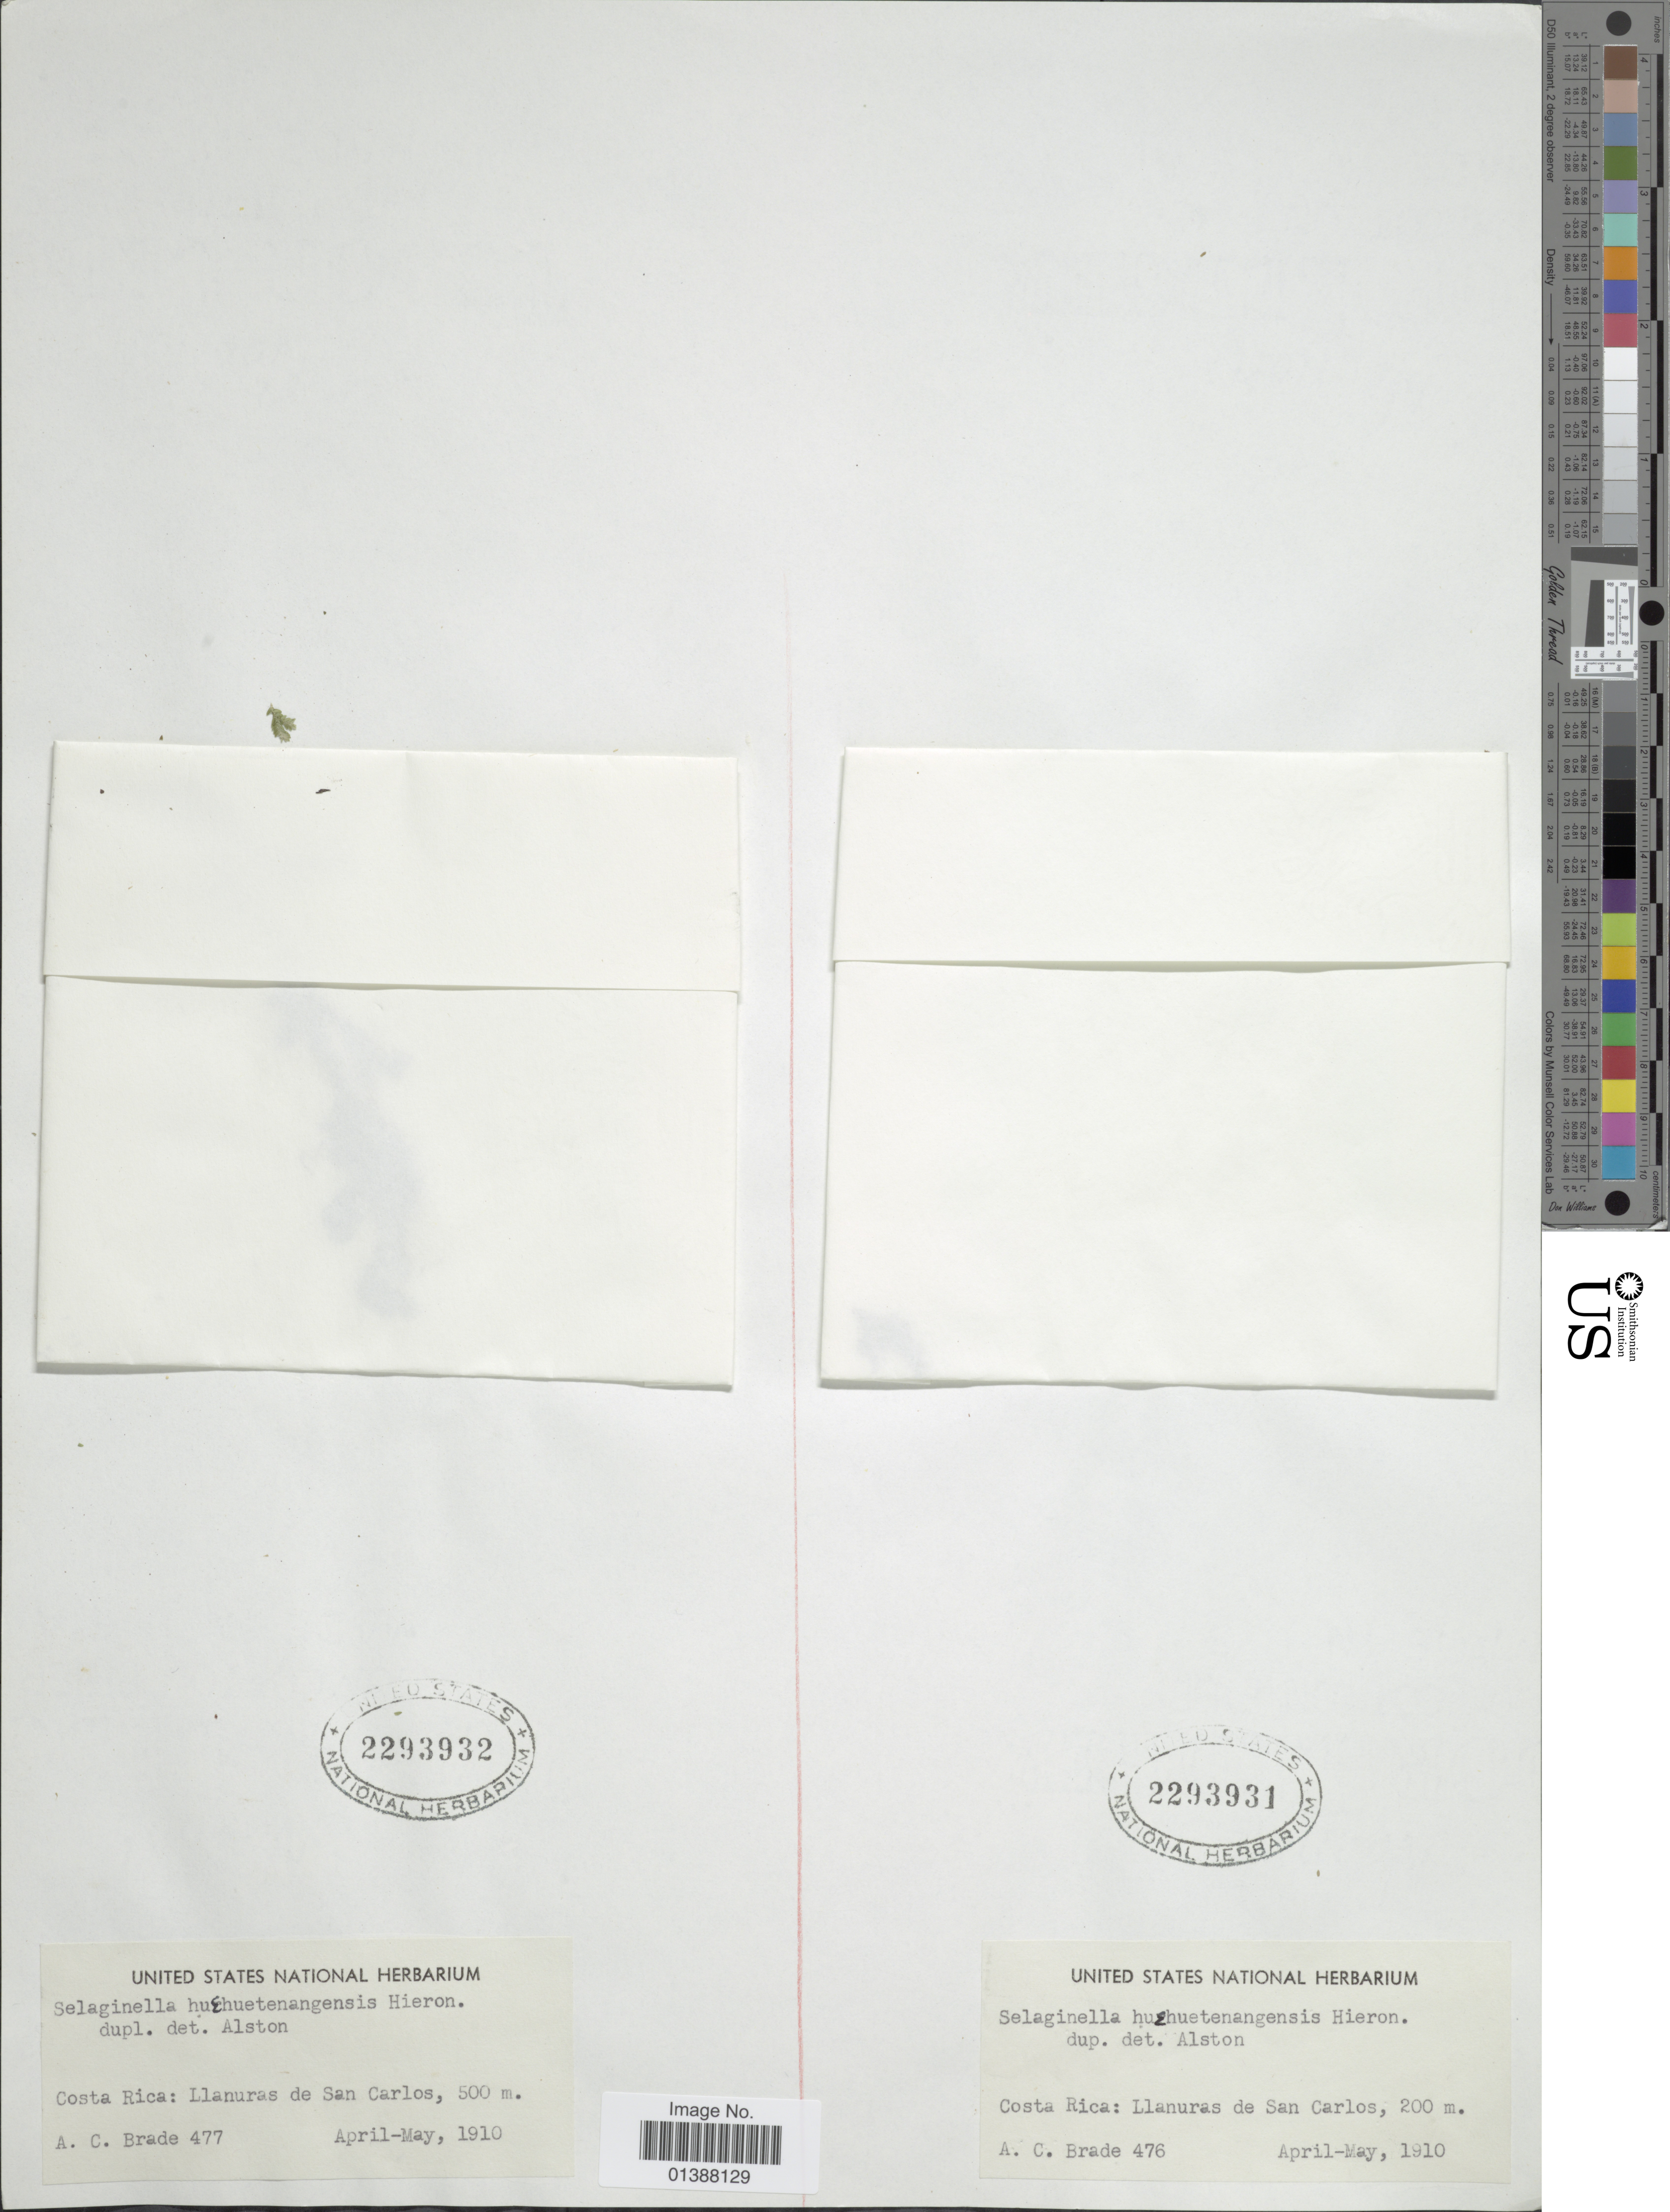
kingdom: Plantae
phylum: Tracheophyta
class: Lycopodiopsida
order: Selaginellales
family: Selaginellaceae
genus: Selaginella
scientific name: Selaginella huehuetenangensis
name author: Hieron.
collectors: A. C. Brade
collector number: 476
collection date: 1910-04/1910-05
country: Costa Rica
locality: Llanuras de San Carlos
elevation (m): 200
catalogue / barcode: US 2293931-2